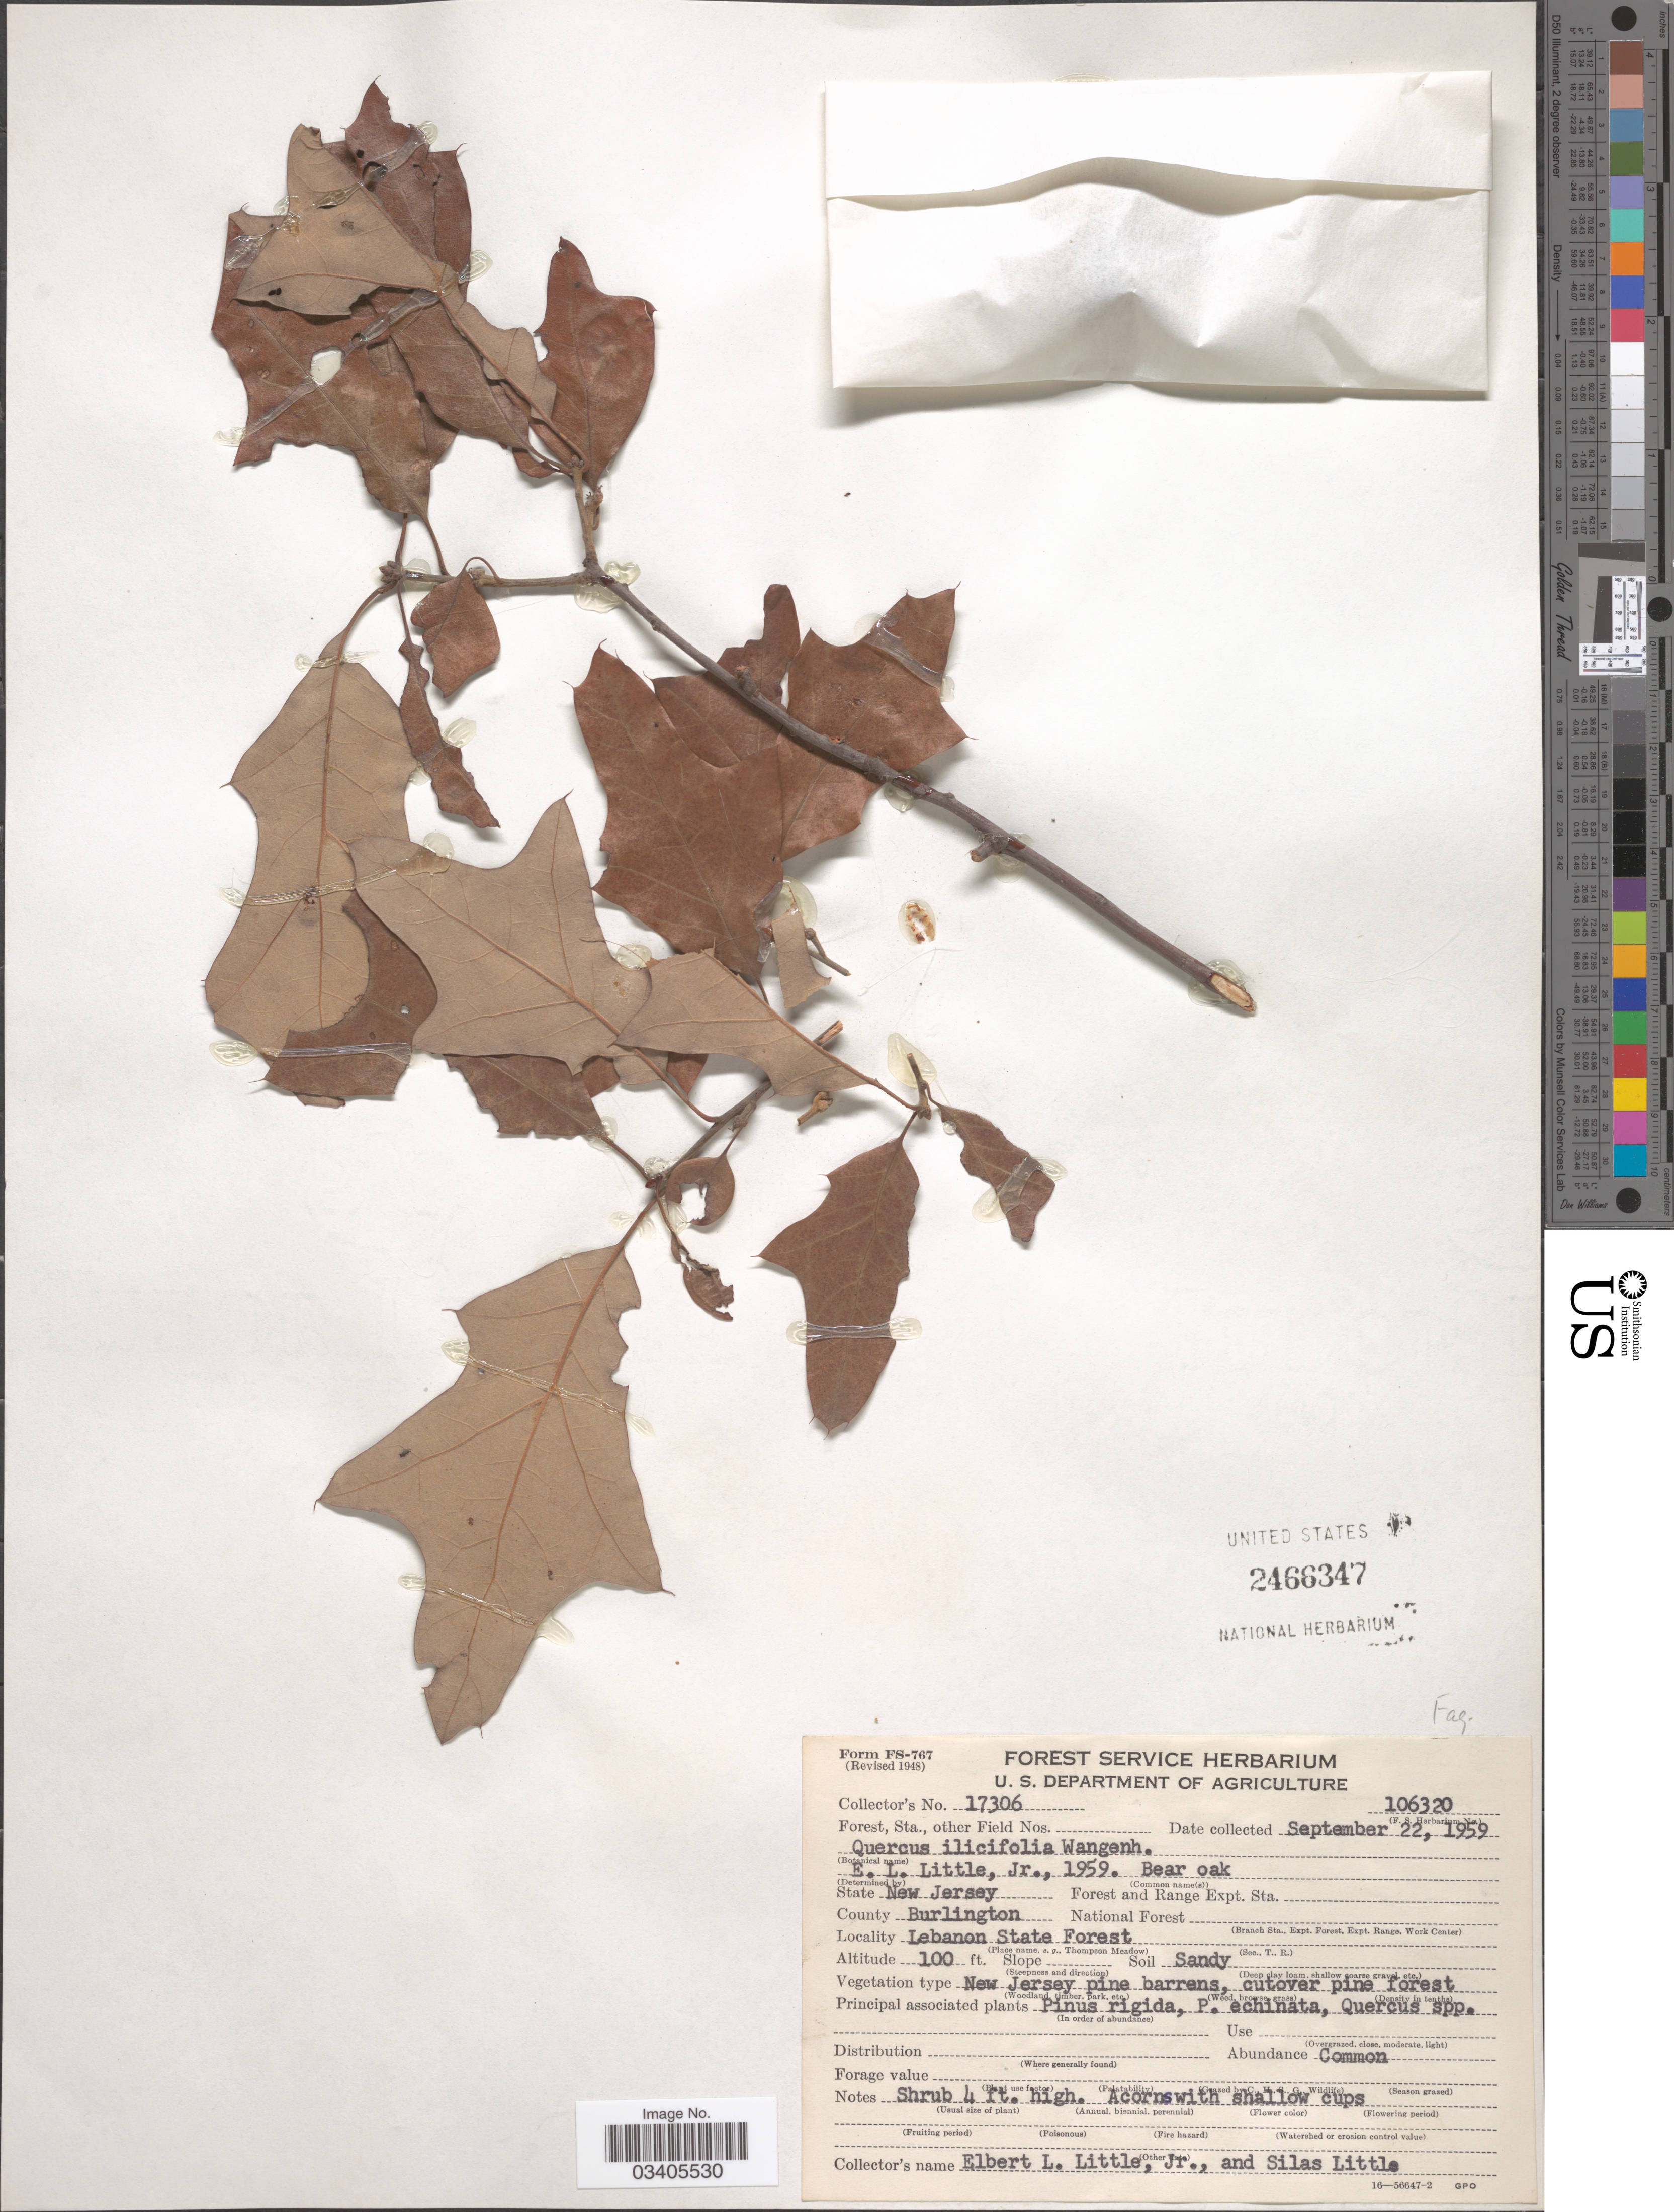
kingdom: Plantae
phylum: Tracheophyta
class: Magnoliopsida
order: Fagales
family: Fagaceae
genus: Quercus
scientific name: Quercus ilicifolia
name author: Wangenh.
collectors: E. L. Little & S. Little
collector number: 17306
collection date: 1959-09-22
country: United States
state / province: New Jersey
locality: County Burlington. Lebanon State Forest. New Jersey pine barrens.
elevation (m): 30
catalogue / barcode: US 2466347